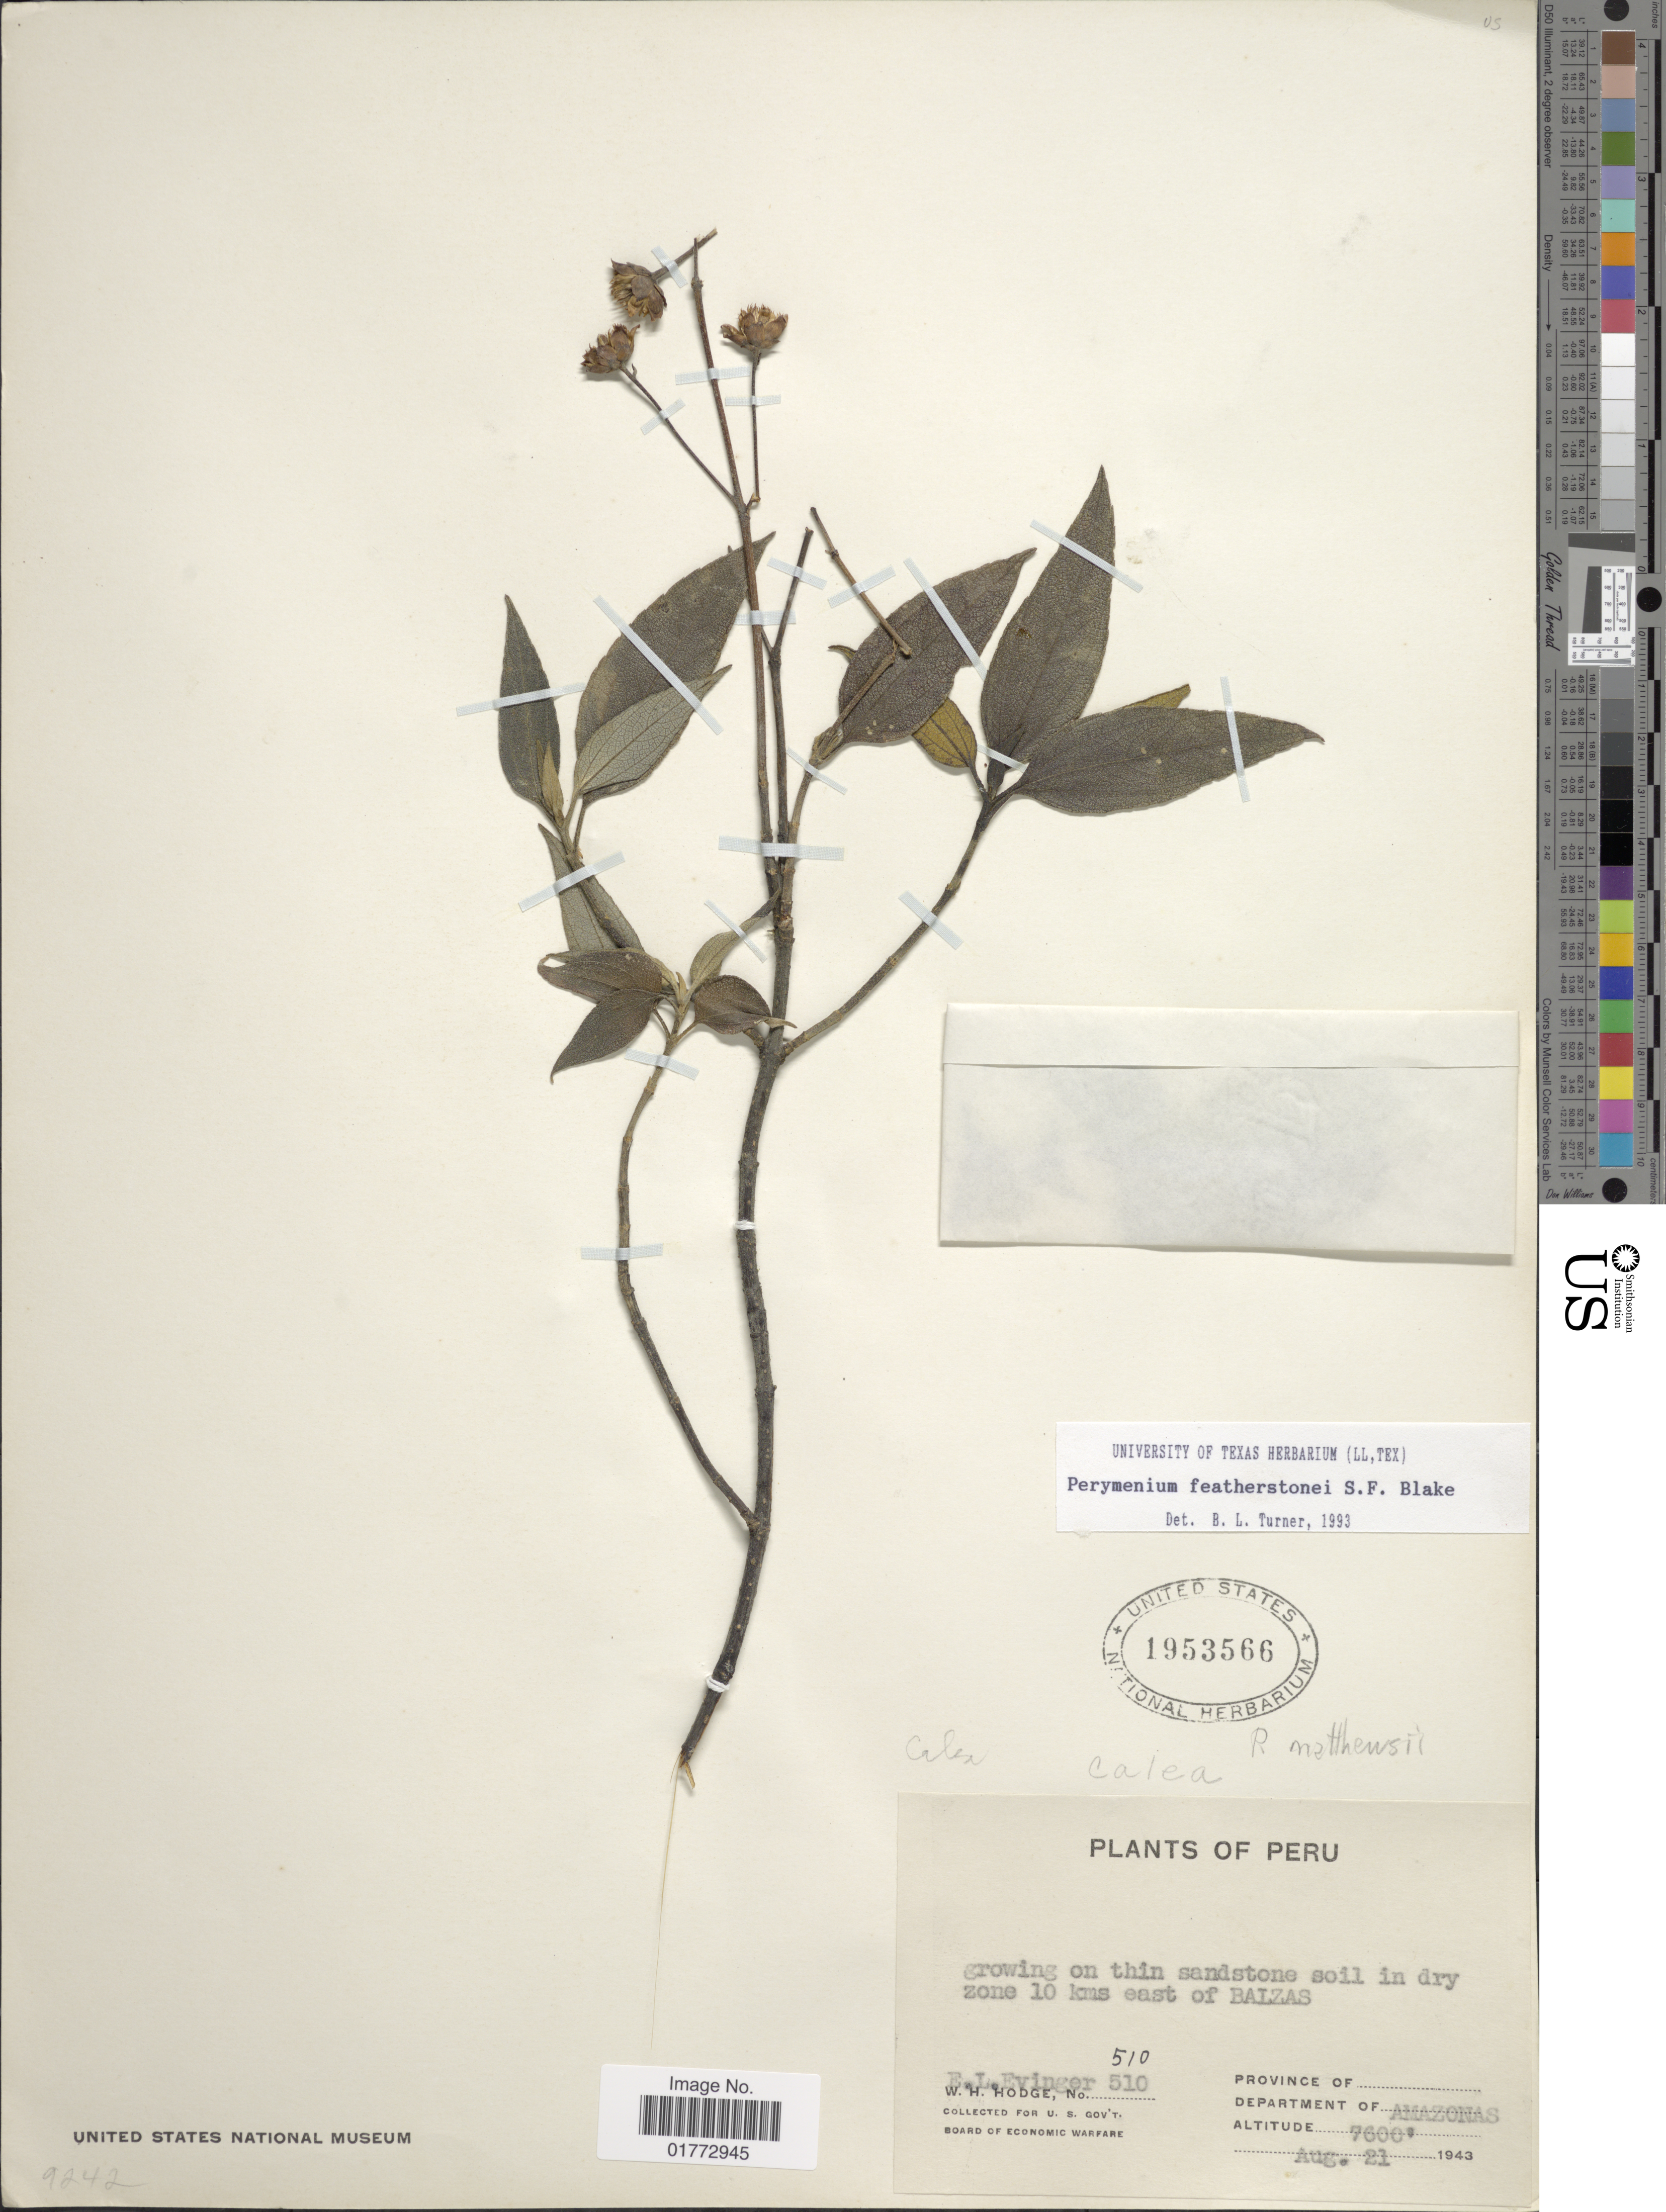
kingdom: Plantae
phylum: Tracheophyta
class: Magnoliopsida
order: Asterales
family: Asteraceae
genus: Perymenium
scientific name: Perymenium featherstonei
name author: S.F. Blake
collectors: E. Evinger & W. Hodge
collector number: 510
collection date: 1943-08-21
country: Peru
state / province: Amazonas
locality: Growing on thin sandstone soil in dry zone 10 kms east of Balzas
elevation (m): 2316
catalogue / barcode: US 1953566